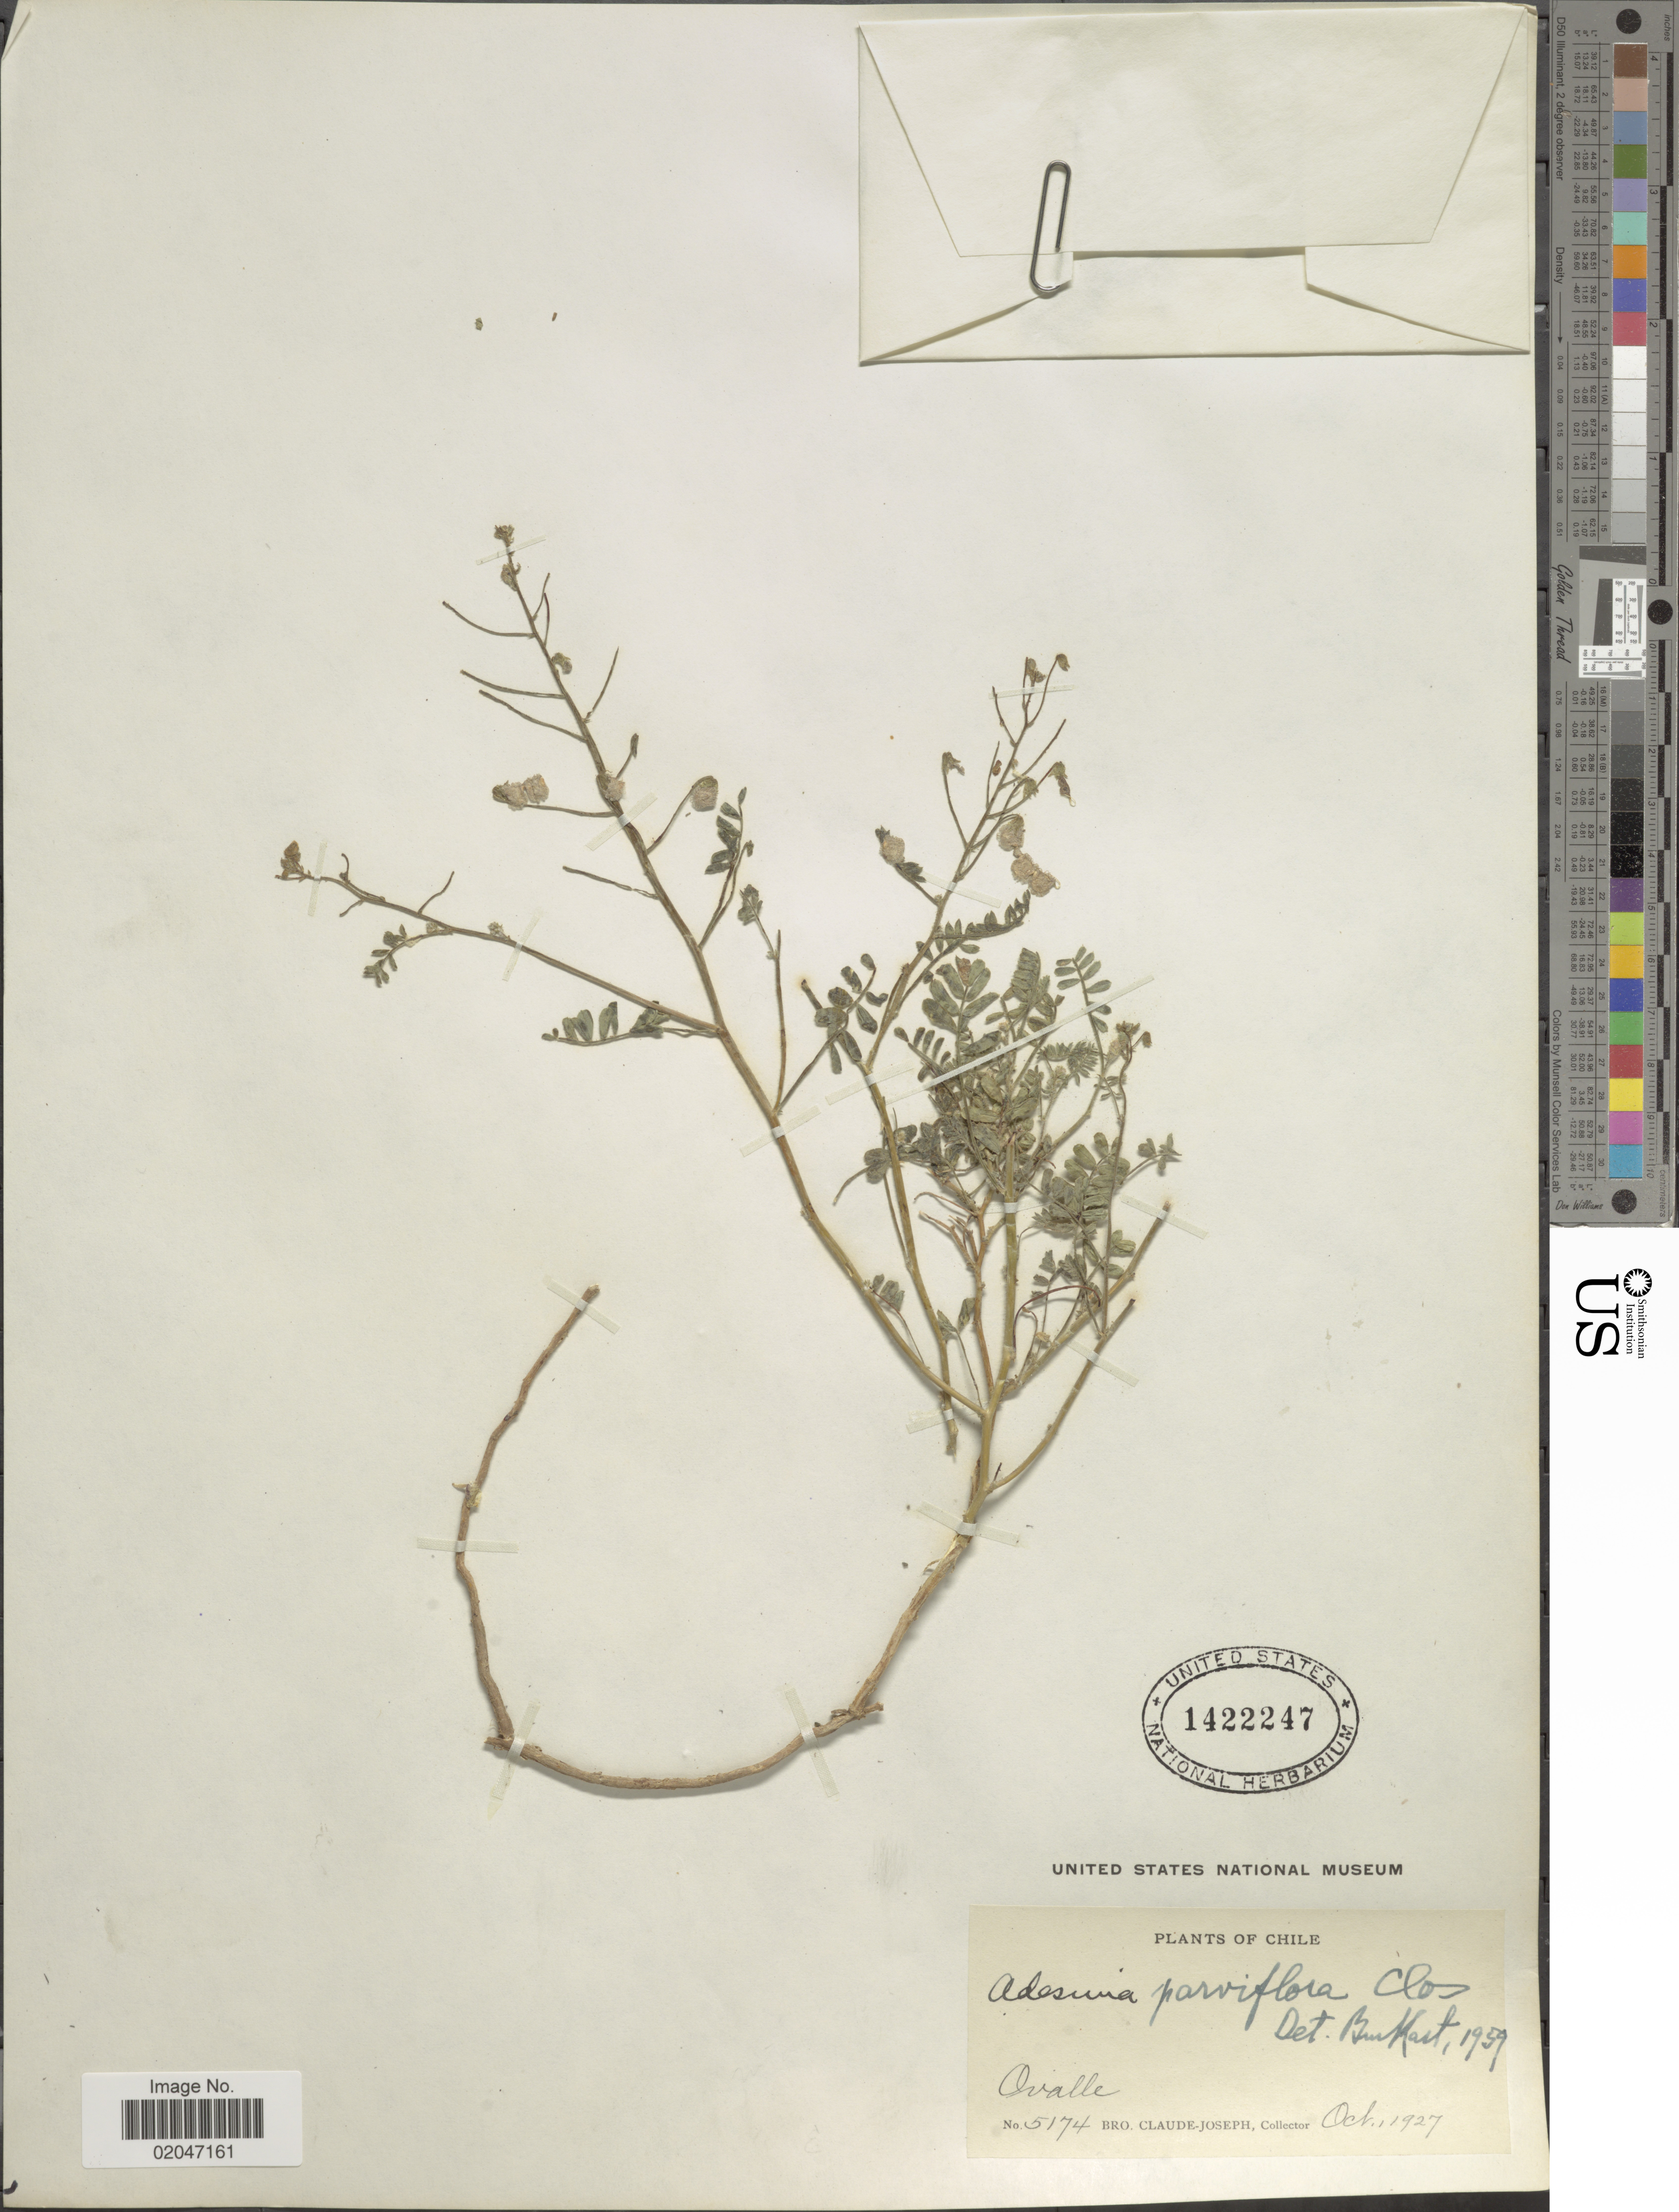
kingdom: Plantae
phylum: Tracheophyta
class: Magnoliopsida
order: Fabales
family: Fabaceae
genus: Adesmia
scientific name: Adesmia parviflora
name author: Clos in Gay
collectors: Bro. Claude-Joseph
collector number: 5174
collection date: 1927-10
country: Chile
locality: Ovalle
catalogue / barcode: US 1422247